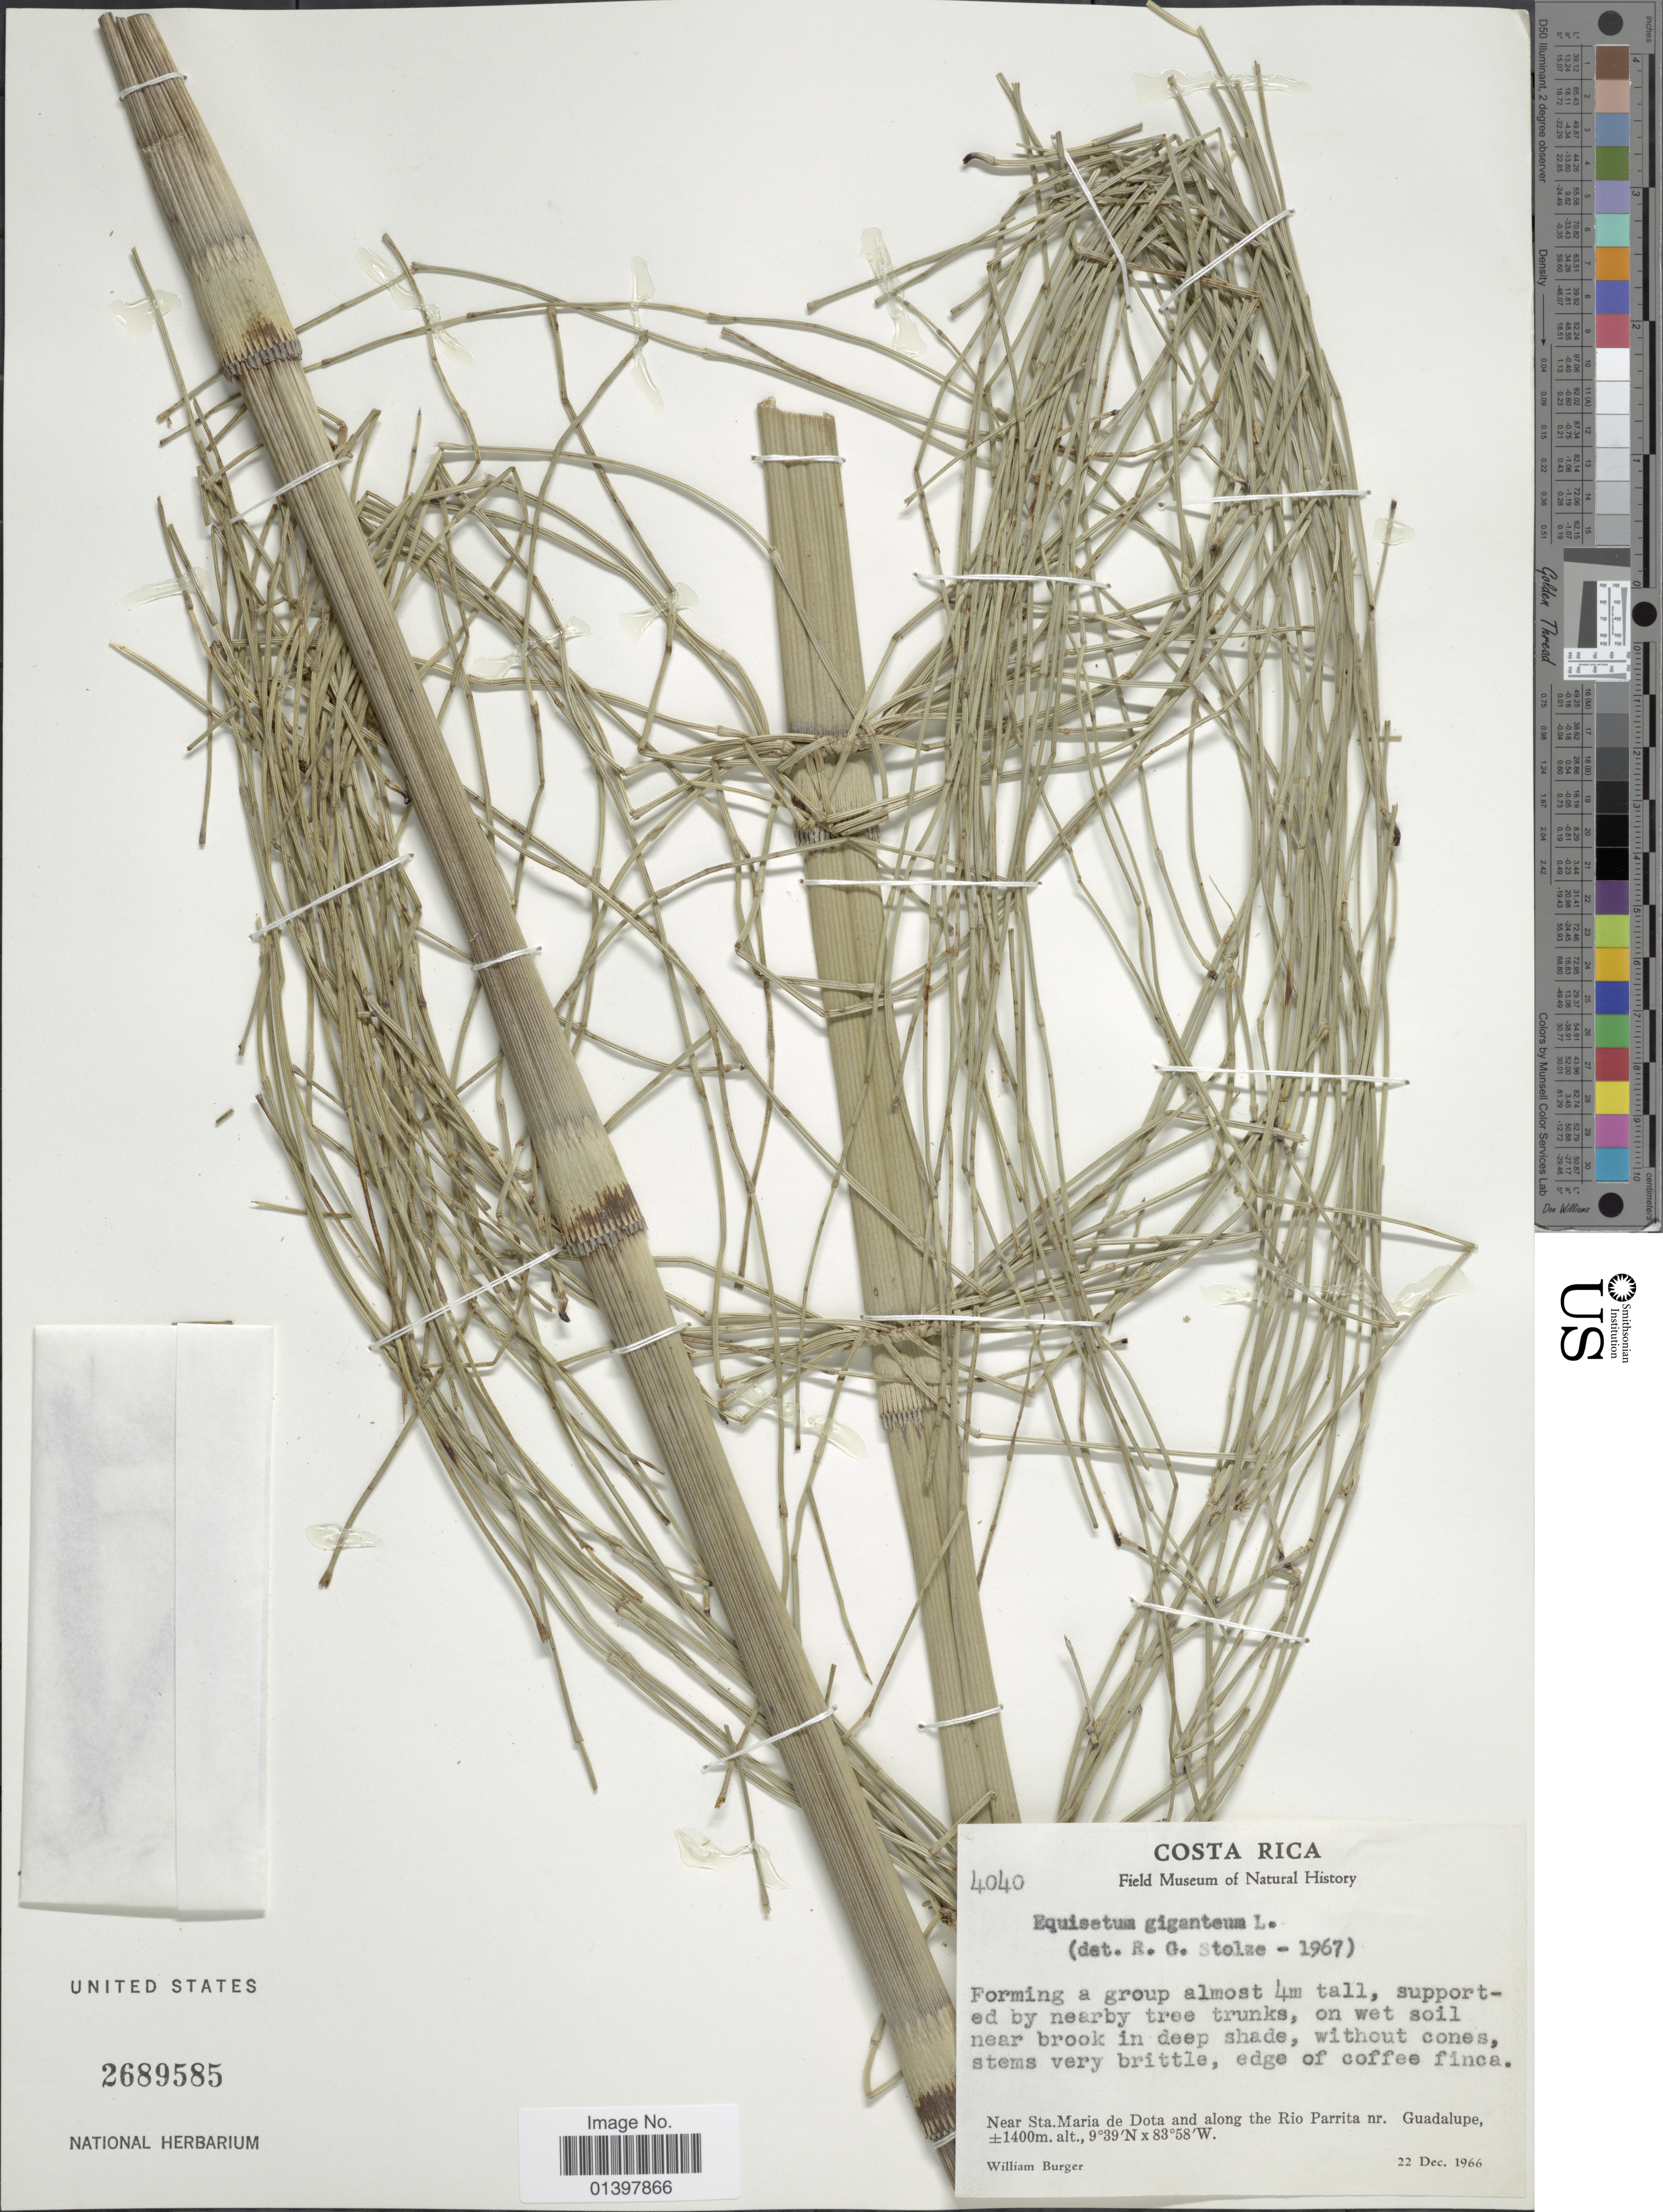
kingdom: Plantae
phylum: Tracheophyta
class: Polypodiopsida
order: Equisetales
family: Equisetaceae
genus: Equisetum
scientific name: Equisetum giganteum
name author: L.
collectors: W. Burger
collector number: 4040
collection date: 1966-12-22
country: Costa Rica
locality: Near Sta.Maria de Dota and along the Rio Parrita nr. Guadalupe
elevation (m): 1400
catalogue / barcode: US 2689585